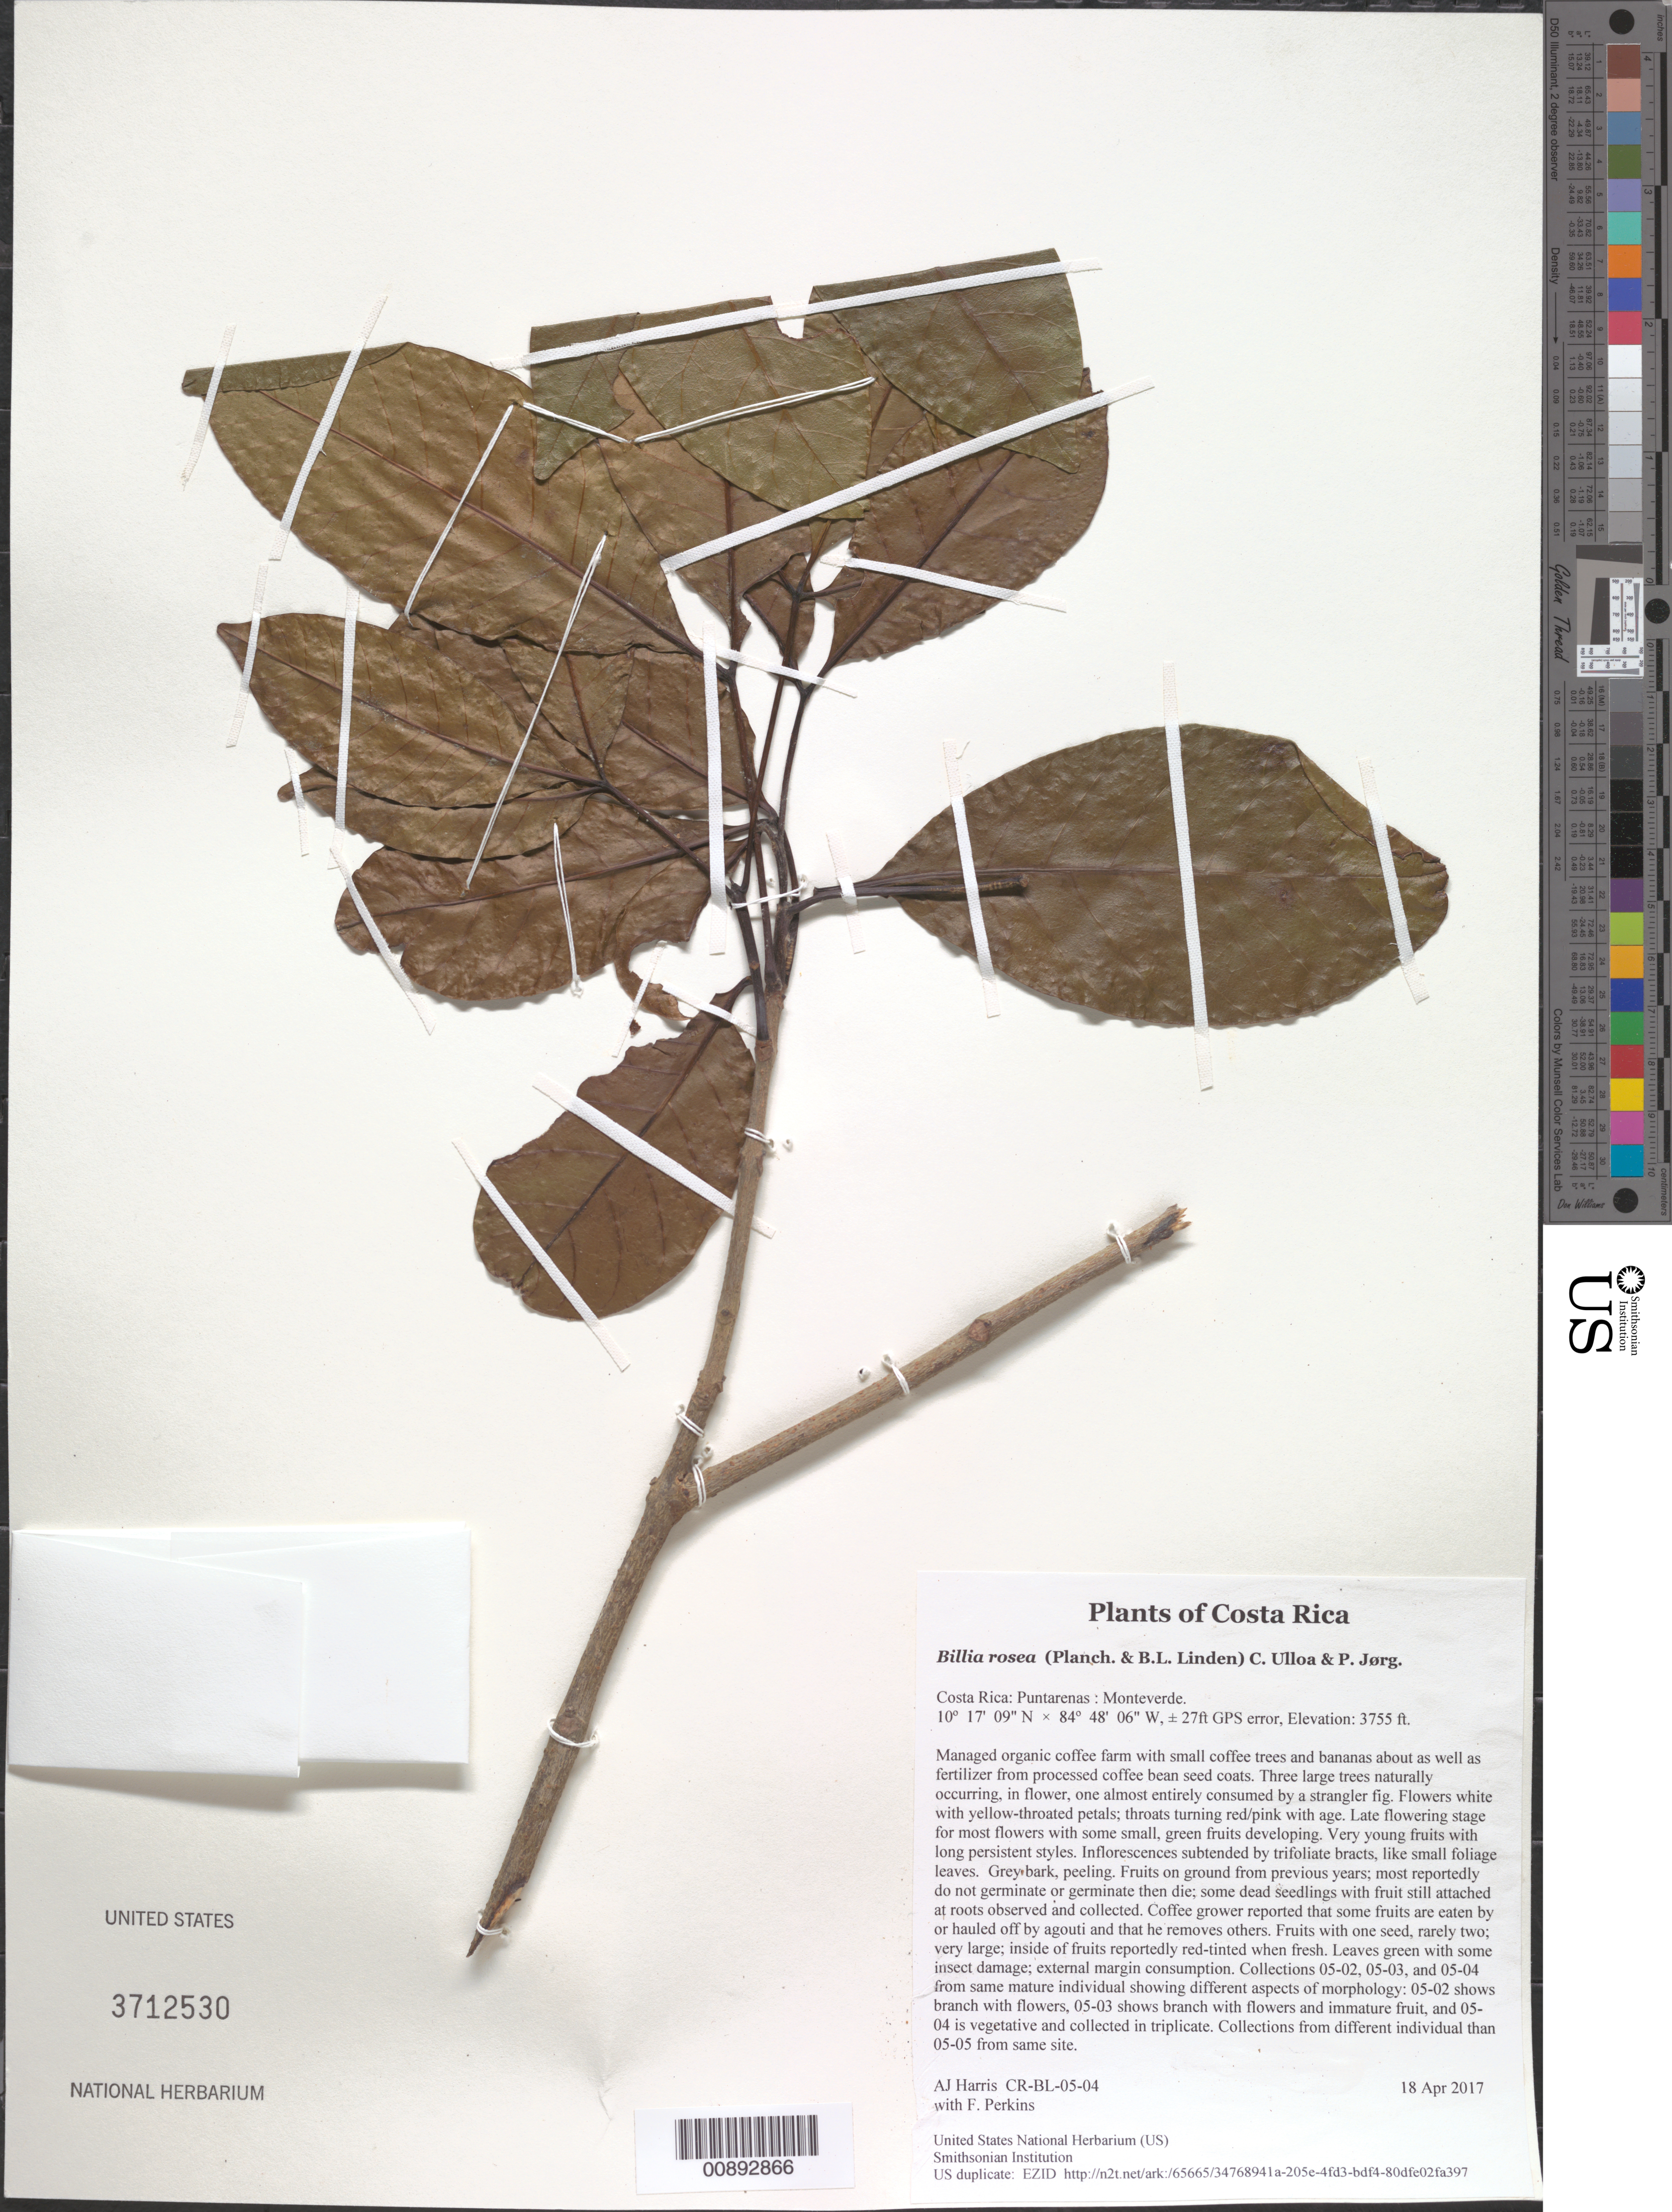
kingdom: Plantae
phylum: Tracheophyta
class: Magnoliopsida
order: Sapindales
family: Sapindaceae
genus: Billia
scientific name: Billia rosea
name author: (Planch. & Linden) C. Ulloa & P.M. Jørg.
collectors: A. J. Harris & F. Perkins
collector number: CR-BL-05-04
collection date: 2017-04-18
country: Costa Rica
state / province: Puntarenas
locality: Monteverde.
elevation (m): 1145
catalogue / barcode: US 3712530